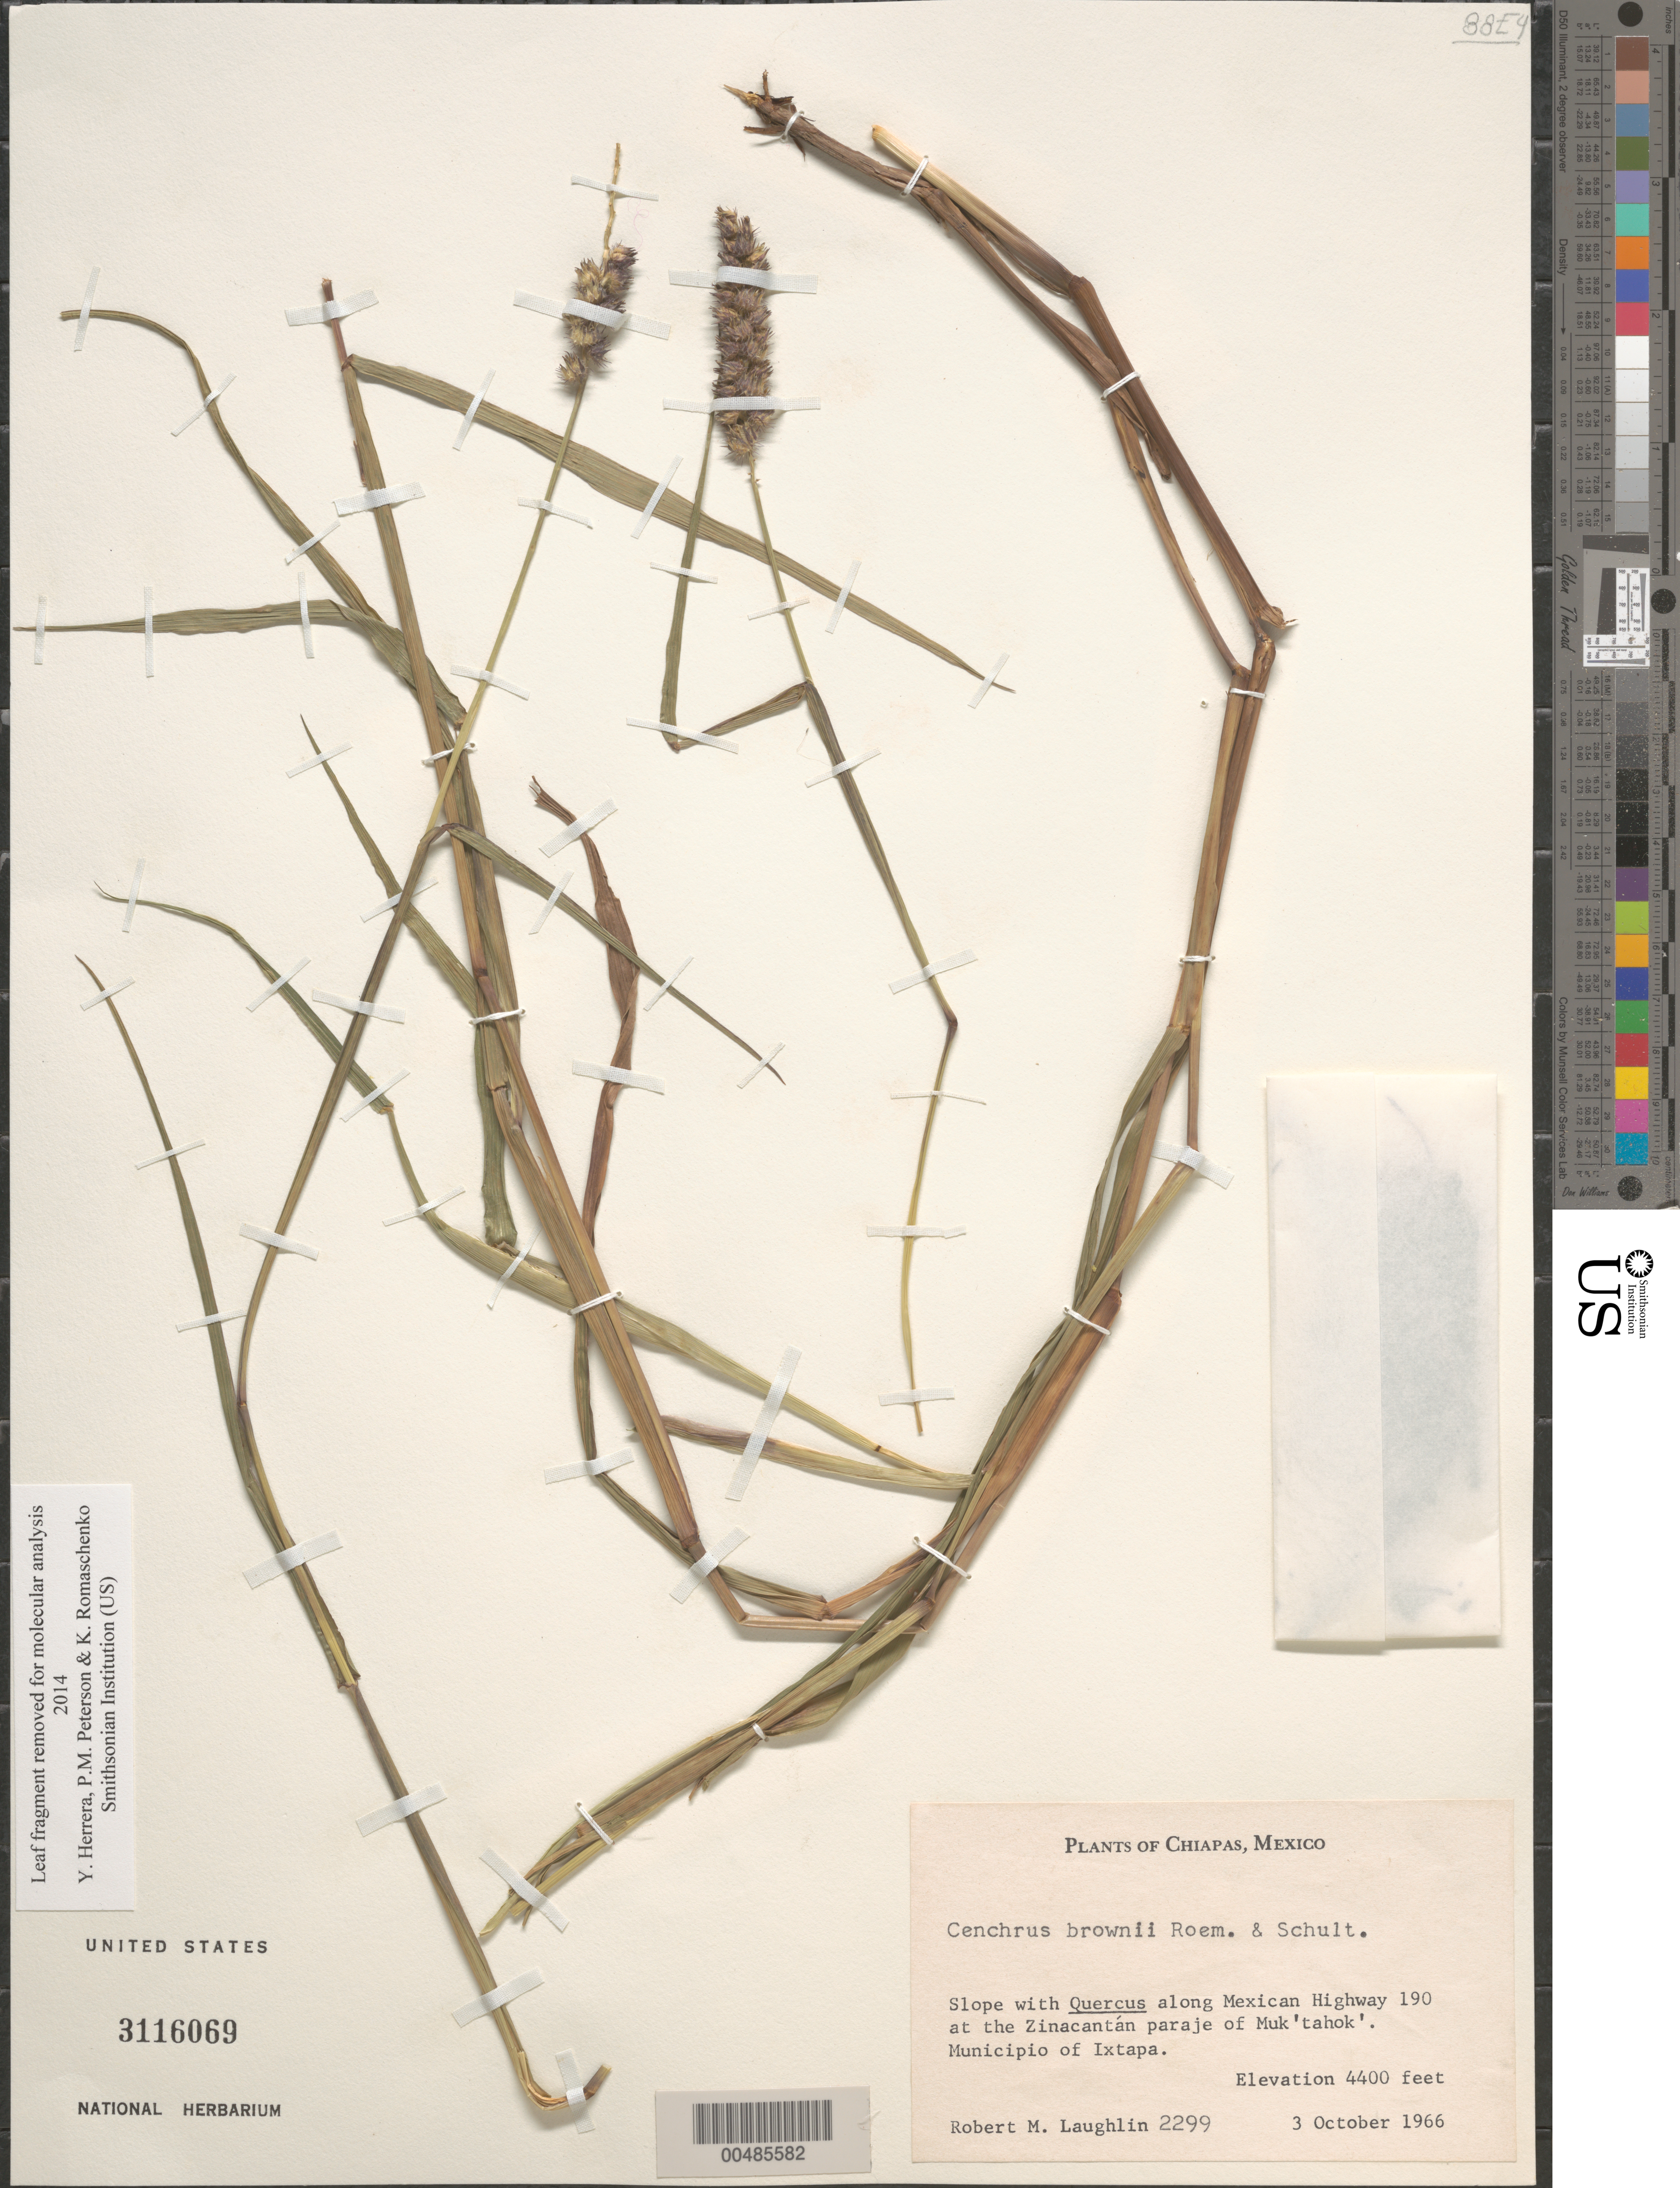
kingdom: Plantae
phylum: Tracheophyta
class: Liliopsida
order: Poales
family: Poaceae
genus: Cenchrus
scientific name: Cenchrus brownii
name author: Roem. & Schult.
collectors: R. M. Laughlin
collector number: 2299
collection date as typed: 3 Oct 1966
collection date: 1966-10-03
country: Mexico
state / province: Chiapas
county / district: Ixtapa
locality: Along Mexican Hwy 190 at the Zinacantán paraje of Muk'tahok'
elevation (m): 1341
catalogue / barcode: US 3116069